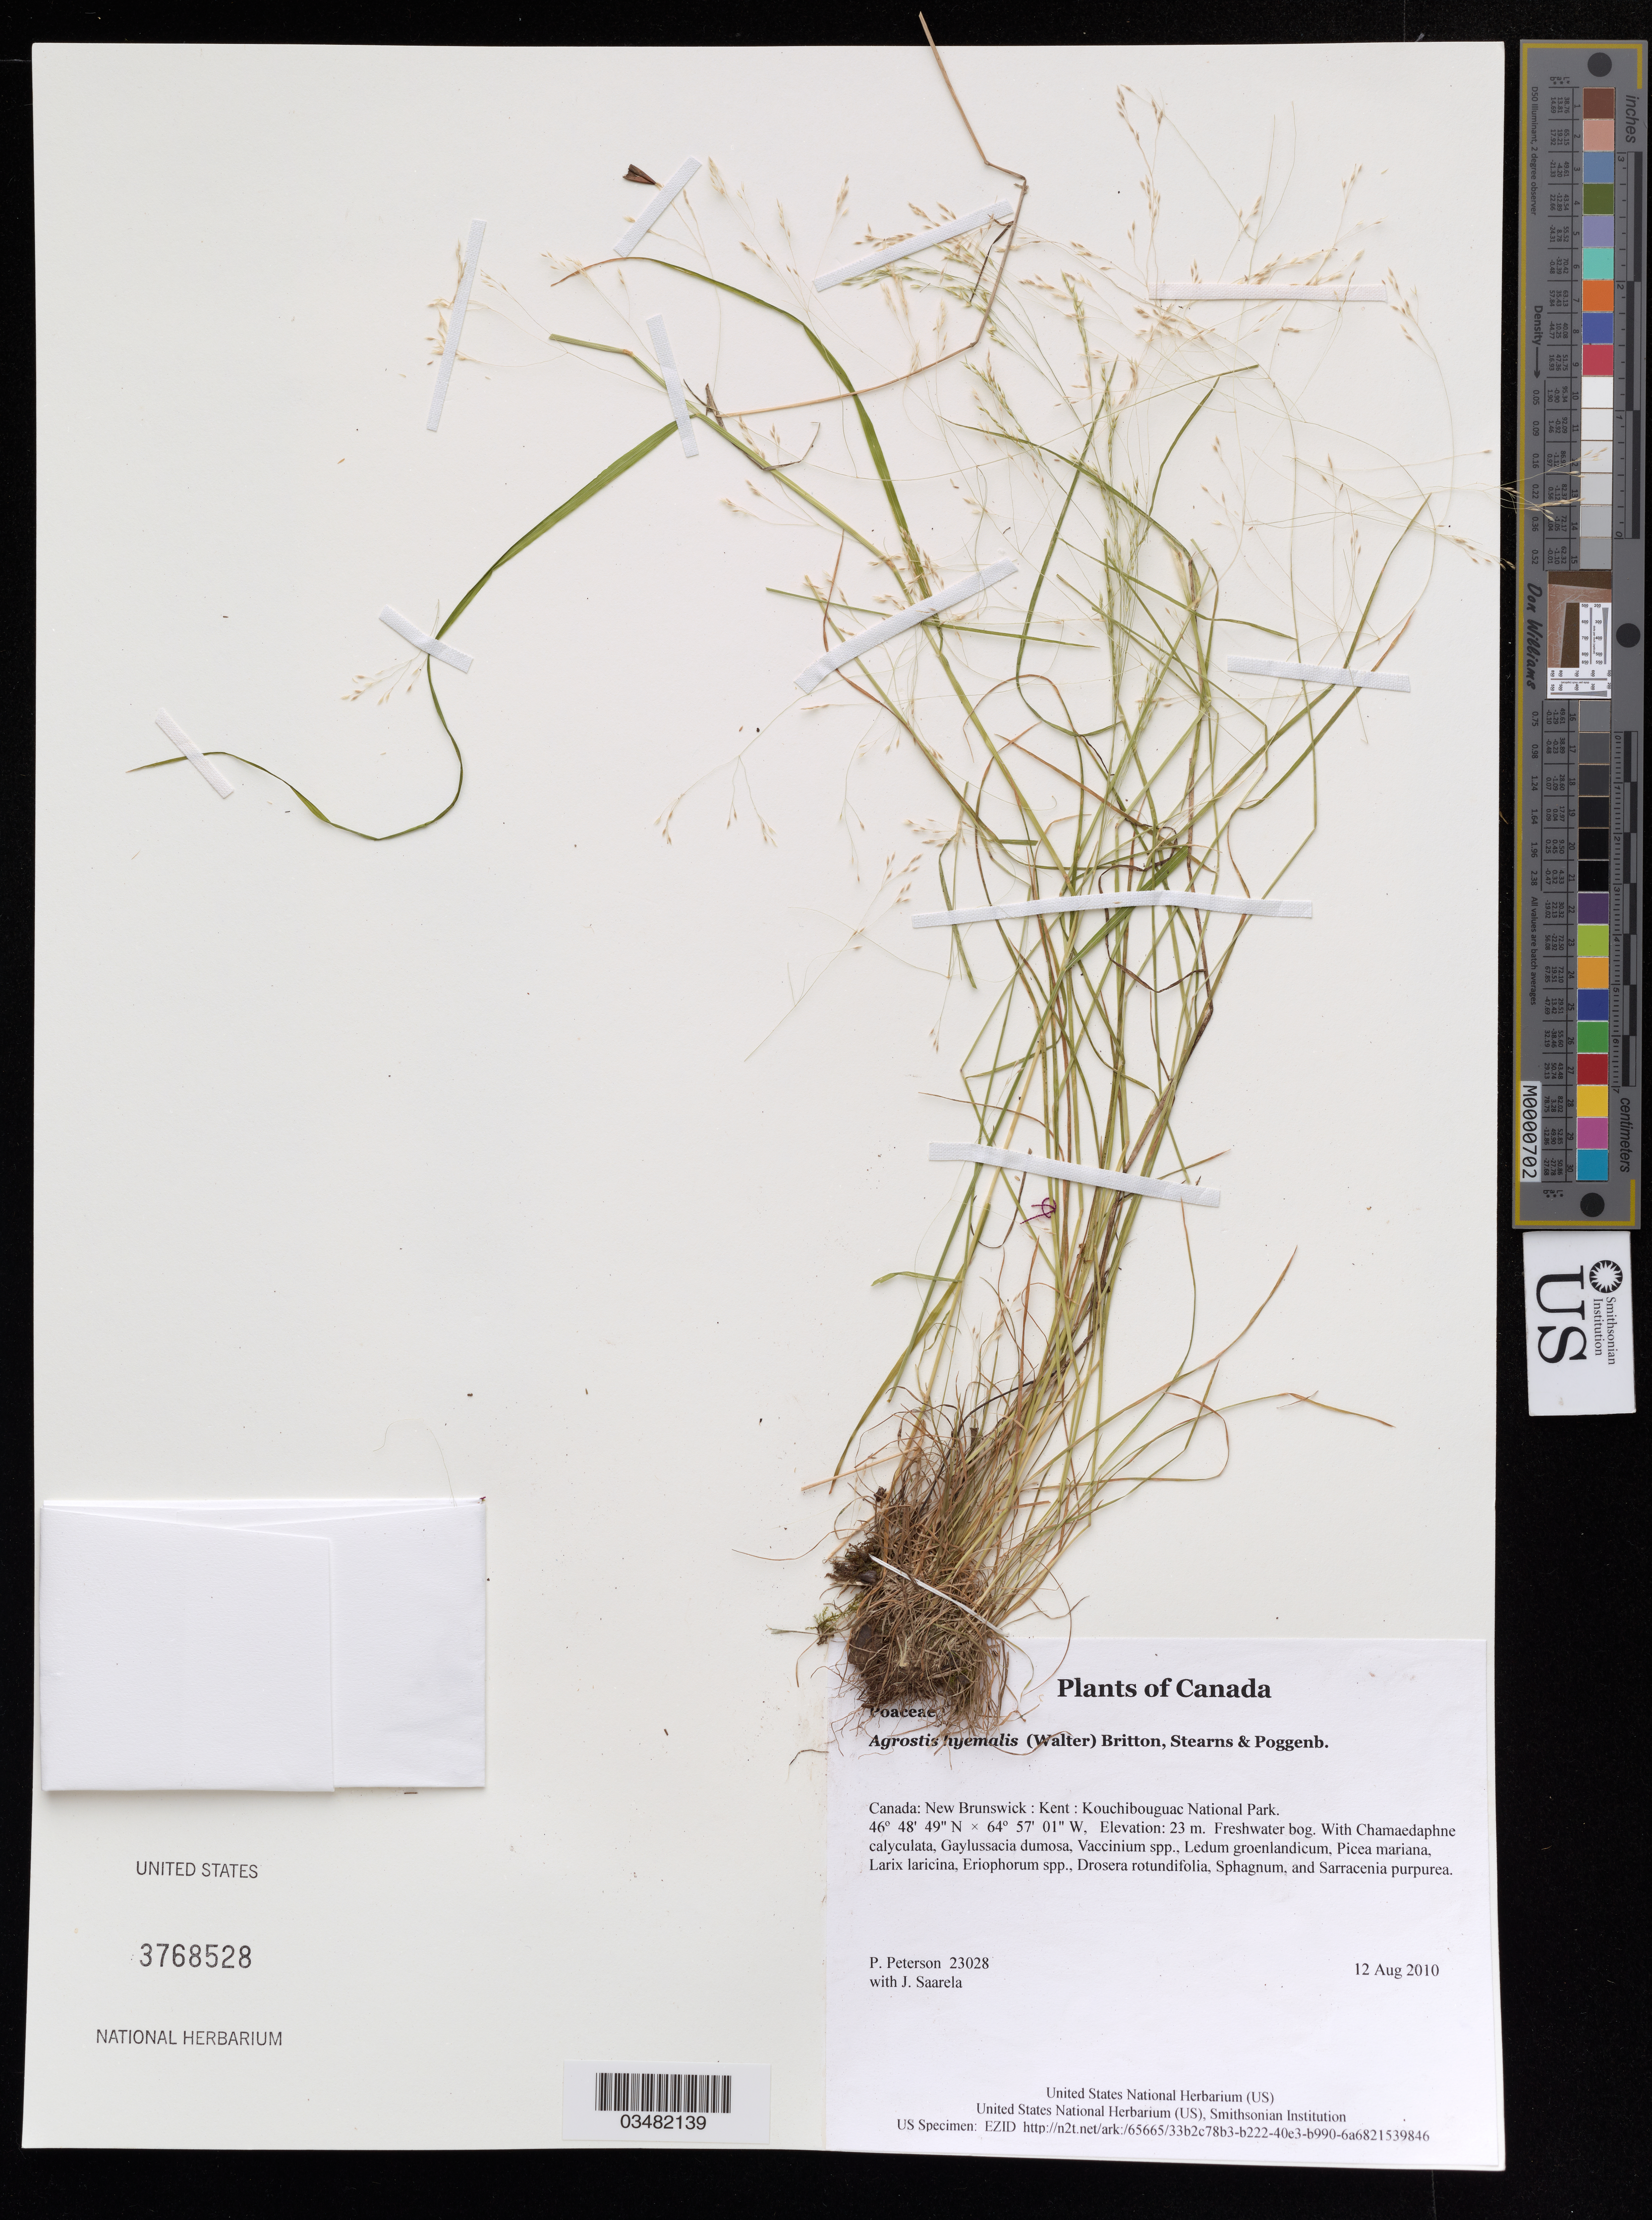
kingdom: Plantae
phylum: Tracheophyta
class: Liliopsida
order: Poales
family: Poaceae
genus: Agrostis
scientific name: Agrostis hyemalis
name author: (Walter) Britton et al.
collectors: P. M. Peterson & J. Saarela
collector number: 23028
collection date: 2010-08-12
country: Canada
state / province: New Brunswick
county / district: Kent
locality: Kouchibouguac National Park.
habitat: Freshwater bog.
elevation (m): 23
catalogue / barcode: US 3768528